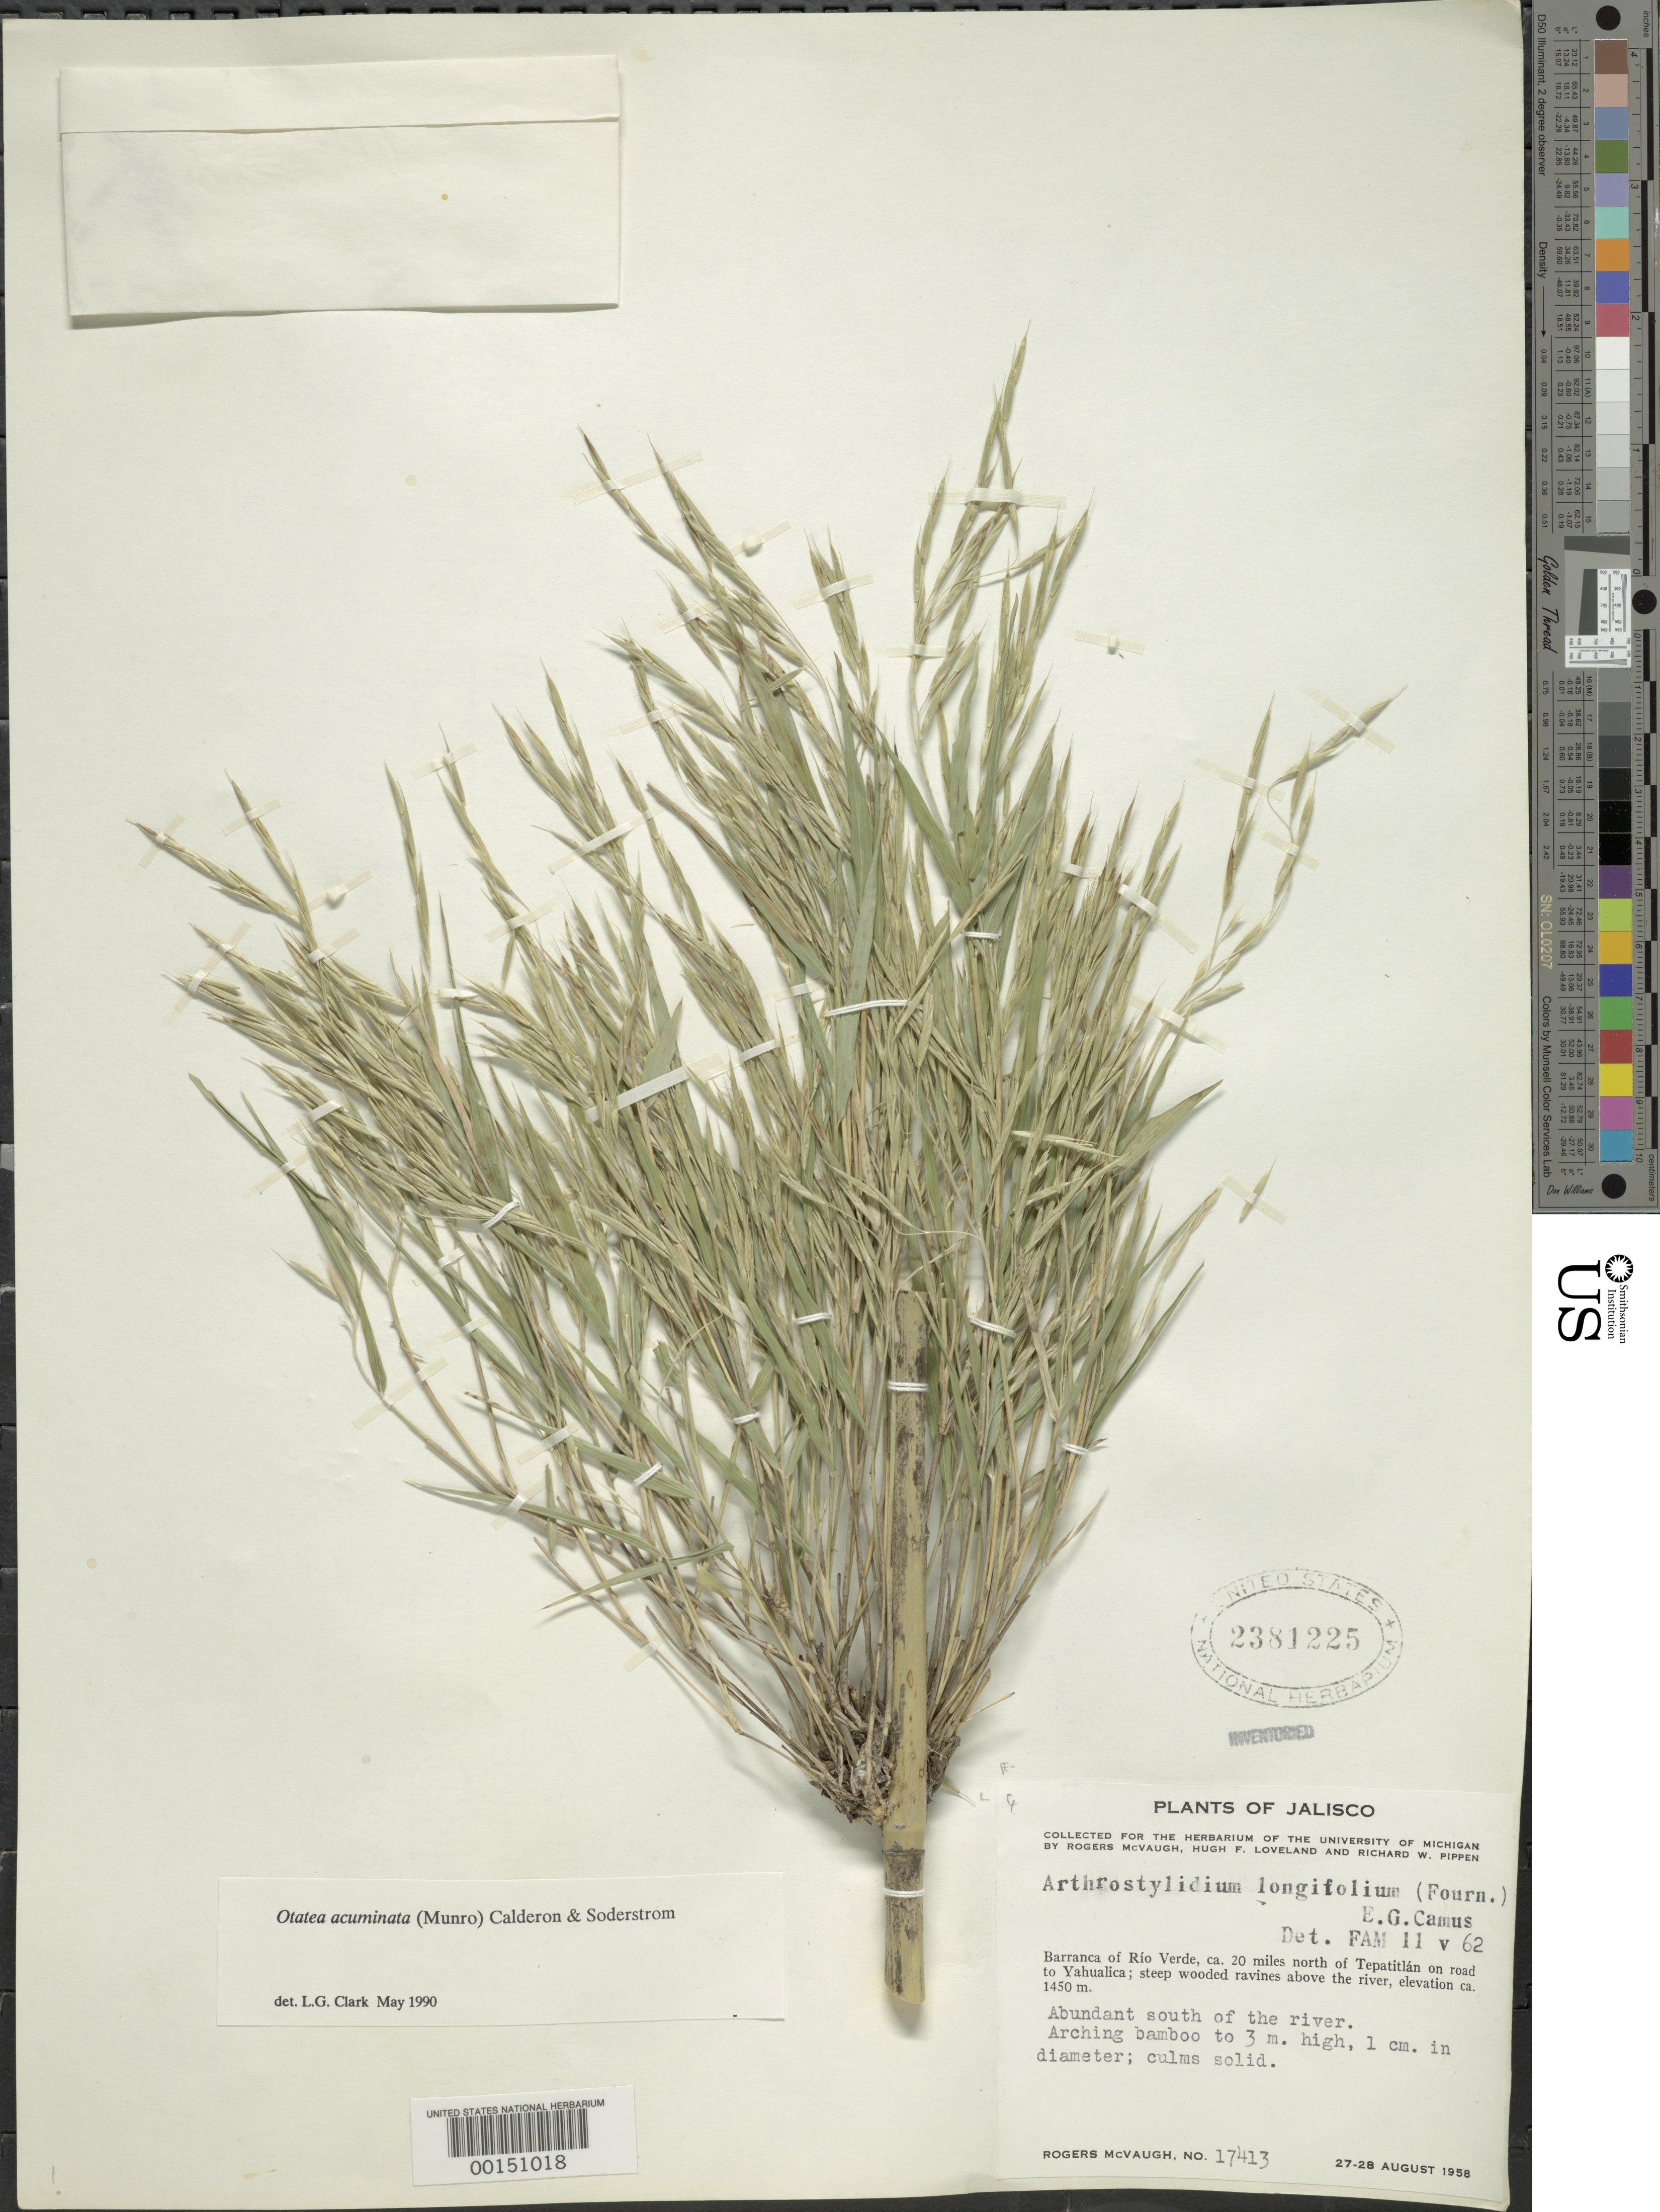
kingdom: Plantae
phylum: Tracheophyta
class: Liliopsida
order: Poales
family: Poaceae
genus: Otatea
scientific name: Otatea acuminata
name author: (Munro) C. E. Calderón & Soderstr.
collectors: R. McVaugh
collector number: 17413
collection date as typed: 27 Aug 1958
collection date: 1958-08-27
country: Mexico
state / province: Jalisco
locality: Tepatitlan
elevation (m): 1450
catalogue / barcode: US 2381225